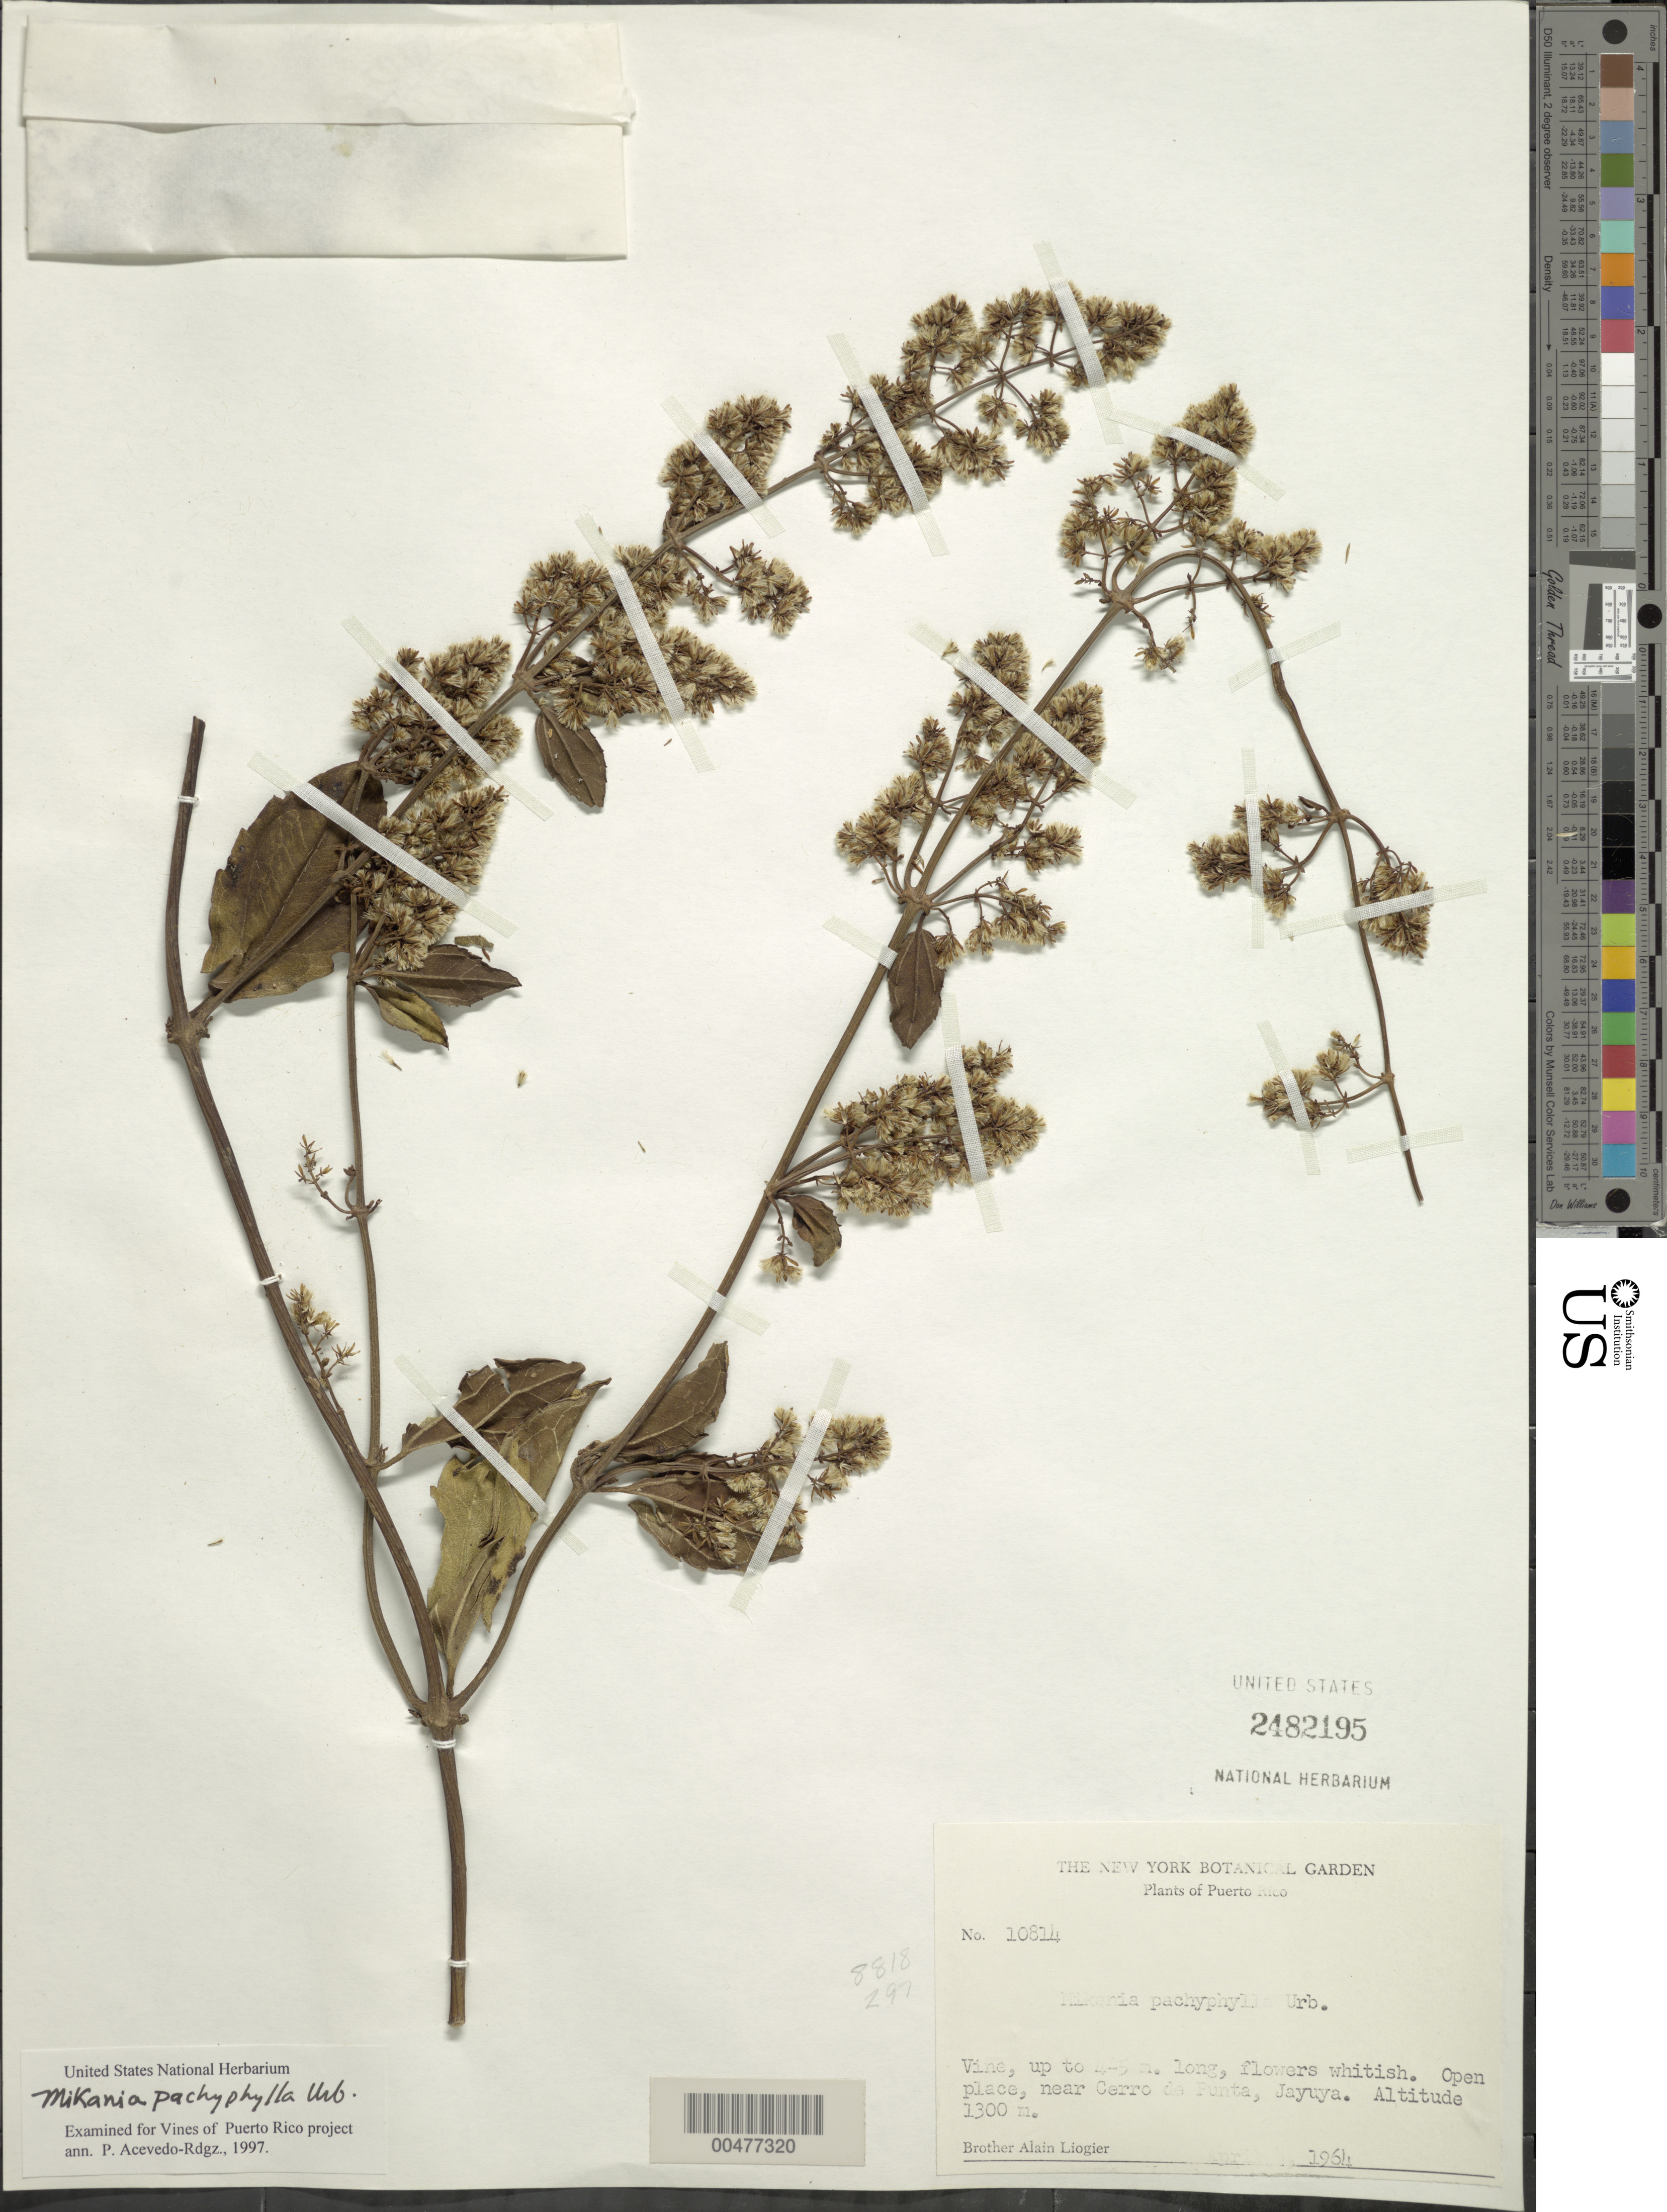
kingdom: Plantae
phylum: Tracheophyta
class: Magnoliopsida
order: Asterales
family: Asteraceae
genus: Mikania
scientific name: Mikania pachyphylla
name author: Urb.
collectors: A. H. Liogier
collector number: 10814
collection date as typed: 04 Apr 1964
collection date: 1964-04-04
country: Puerto Rico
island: Greater Antilles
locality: near Cerro de Punta, Jayuya. Open place.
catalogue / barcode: US 2482195